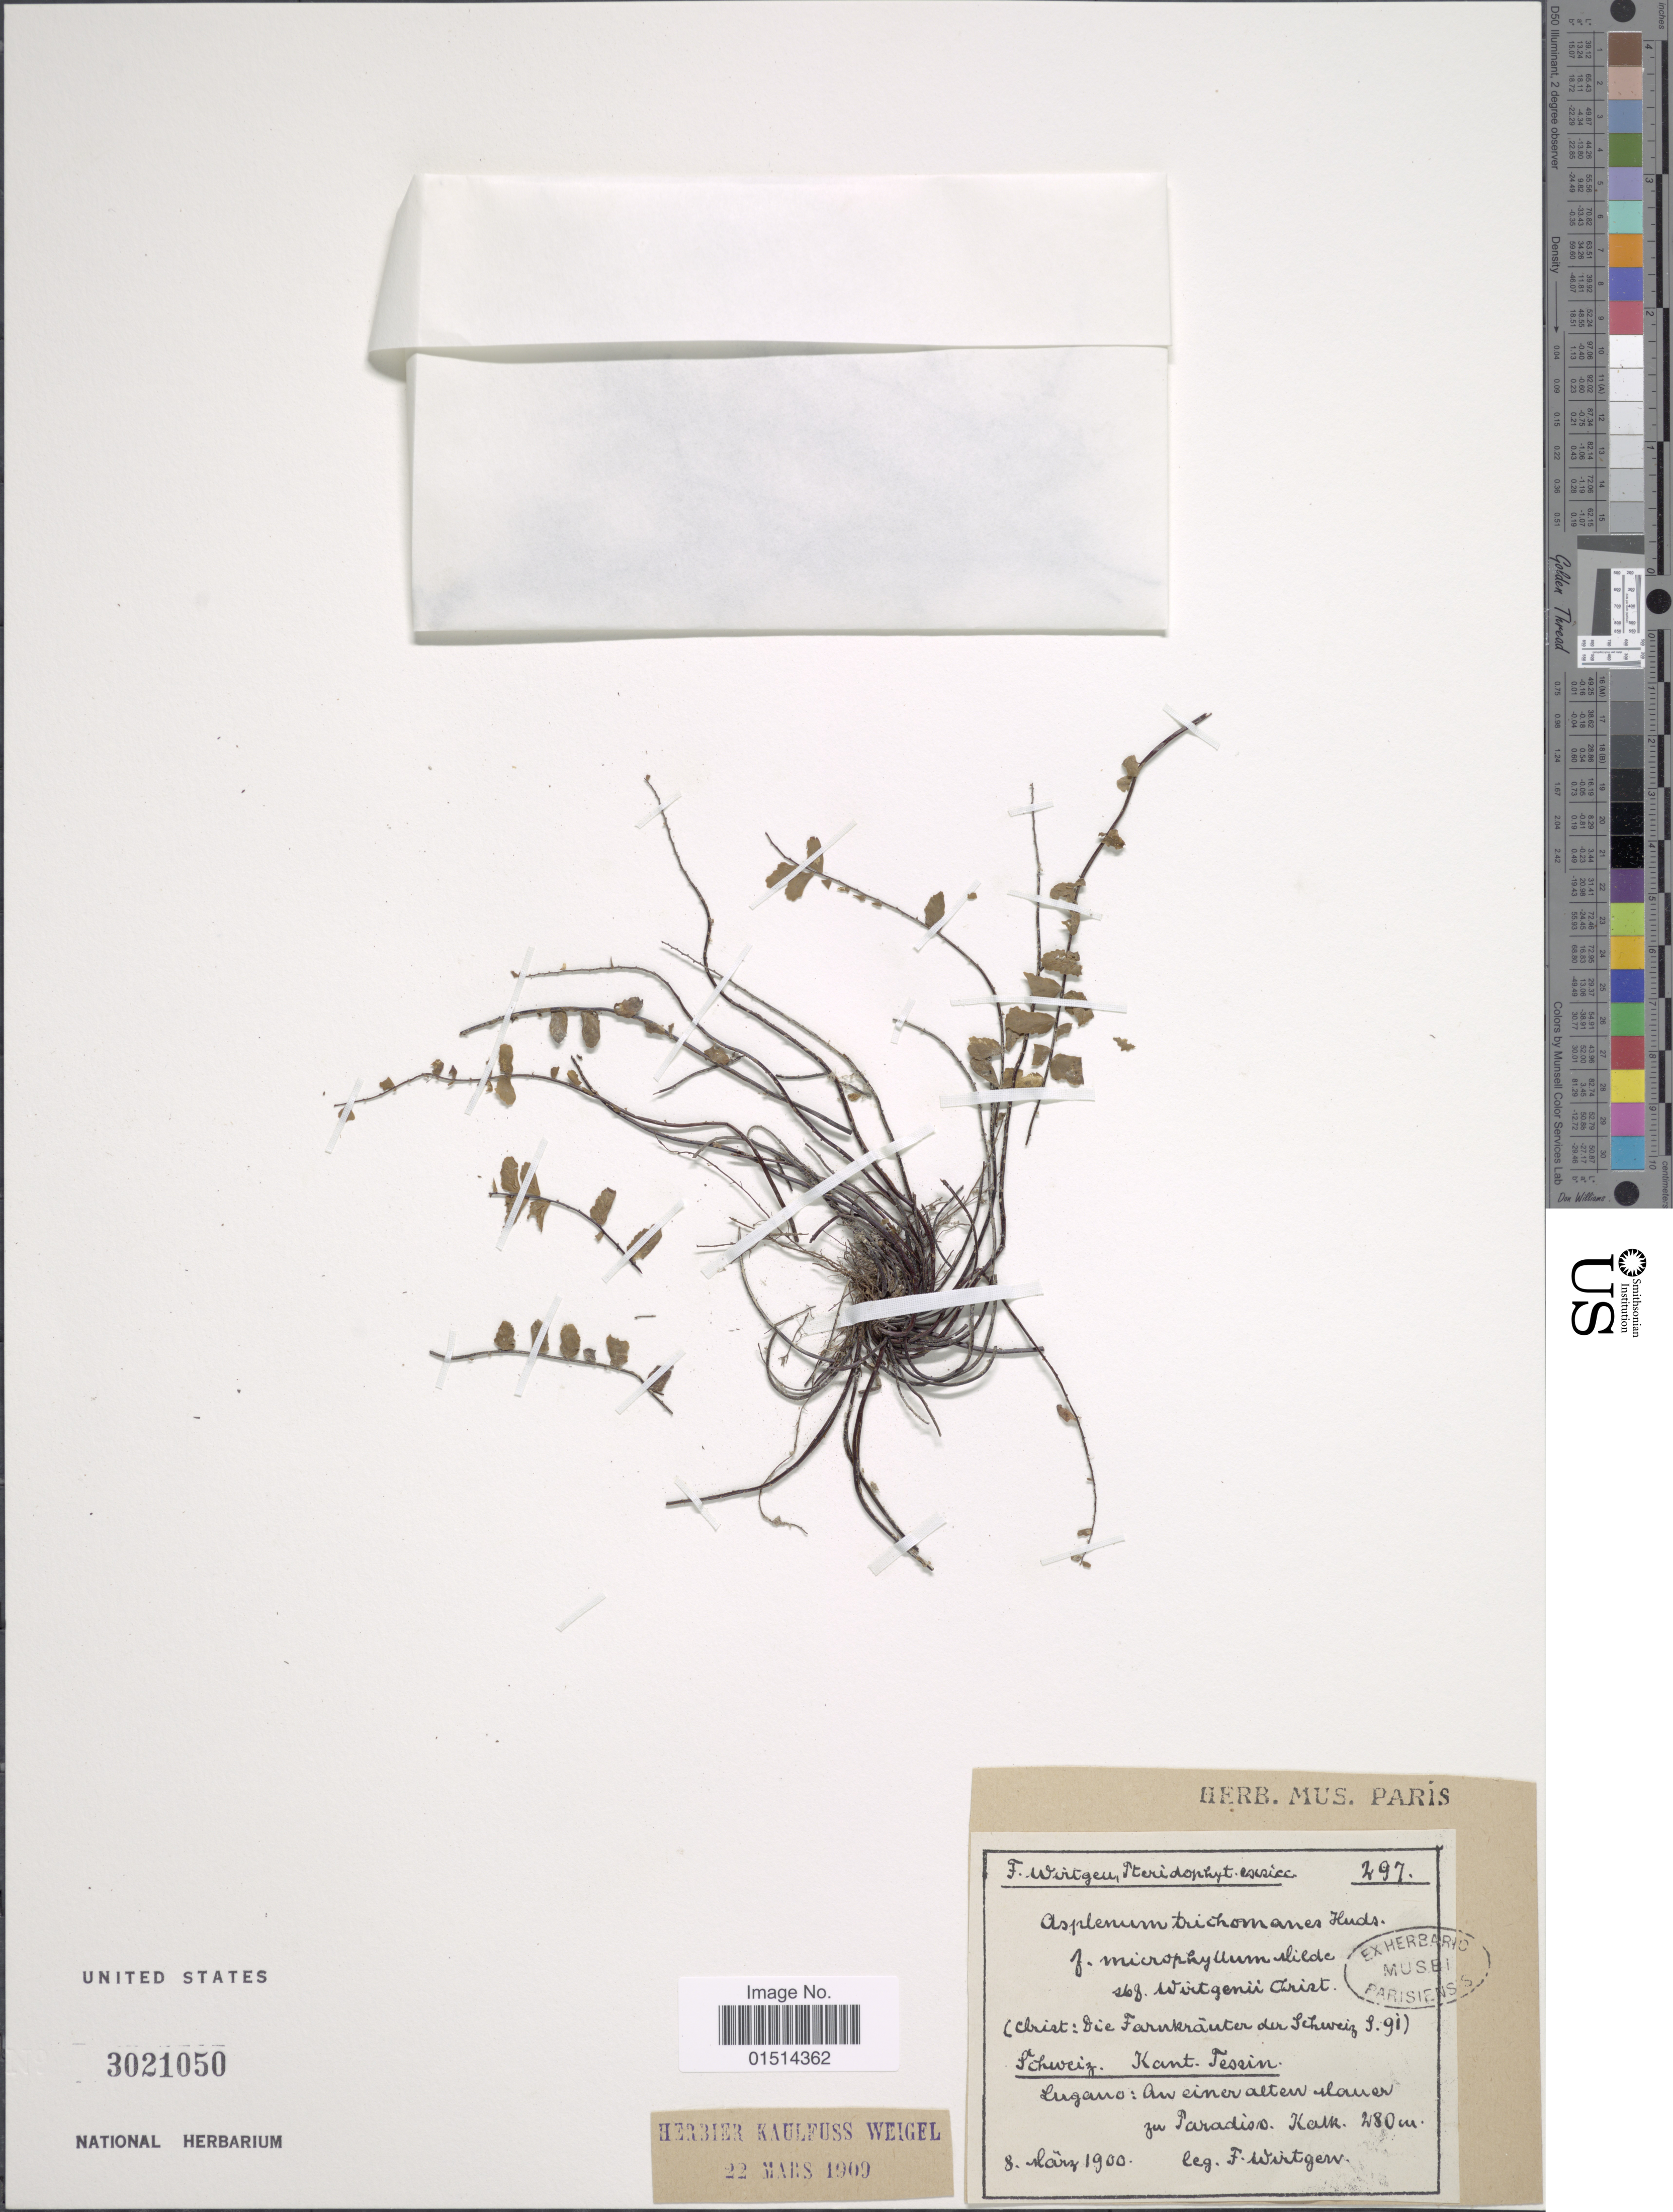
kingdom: Plantae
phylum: Tracheophyta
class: Polypodiopsida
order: Polypodiales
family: Aspleniaceae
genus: Asplenium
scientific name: Asplenium trichomanes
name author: L.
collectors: F. Wirtgen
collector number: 297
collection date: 1900-03-08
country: Switzerland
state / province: Ticino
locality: Schweiz, Kant-Tessin, Lugano: An einer alten slauer zu Paradiso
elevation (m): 280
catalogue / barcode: US 3021050